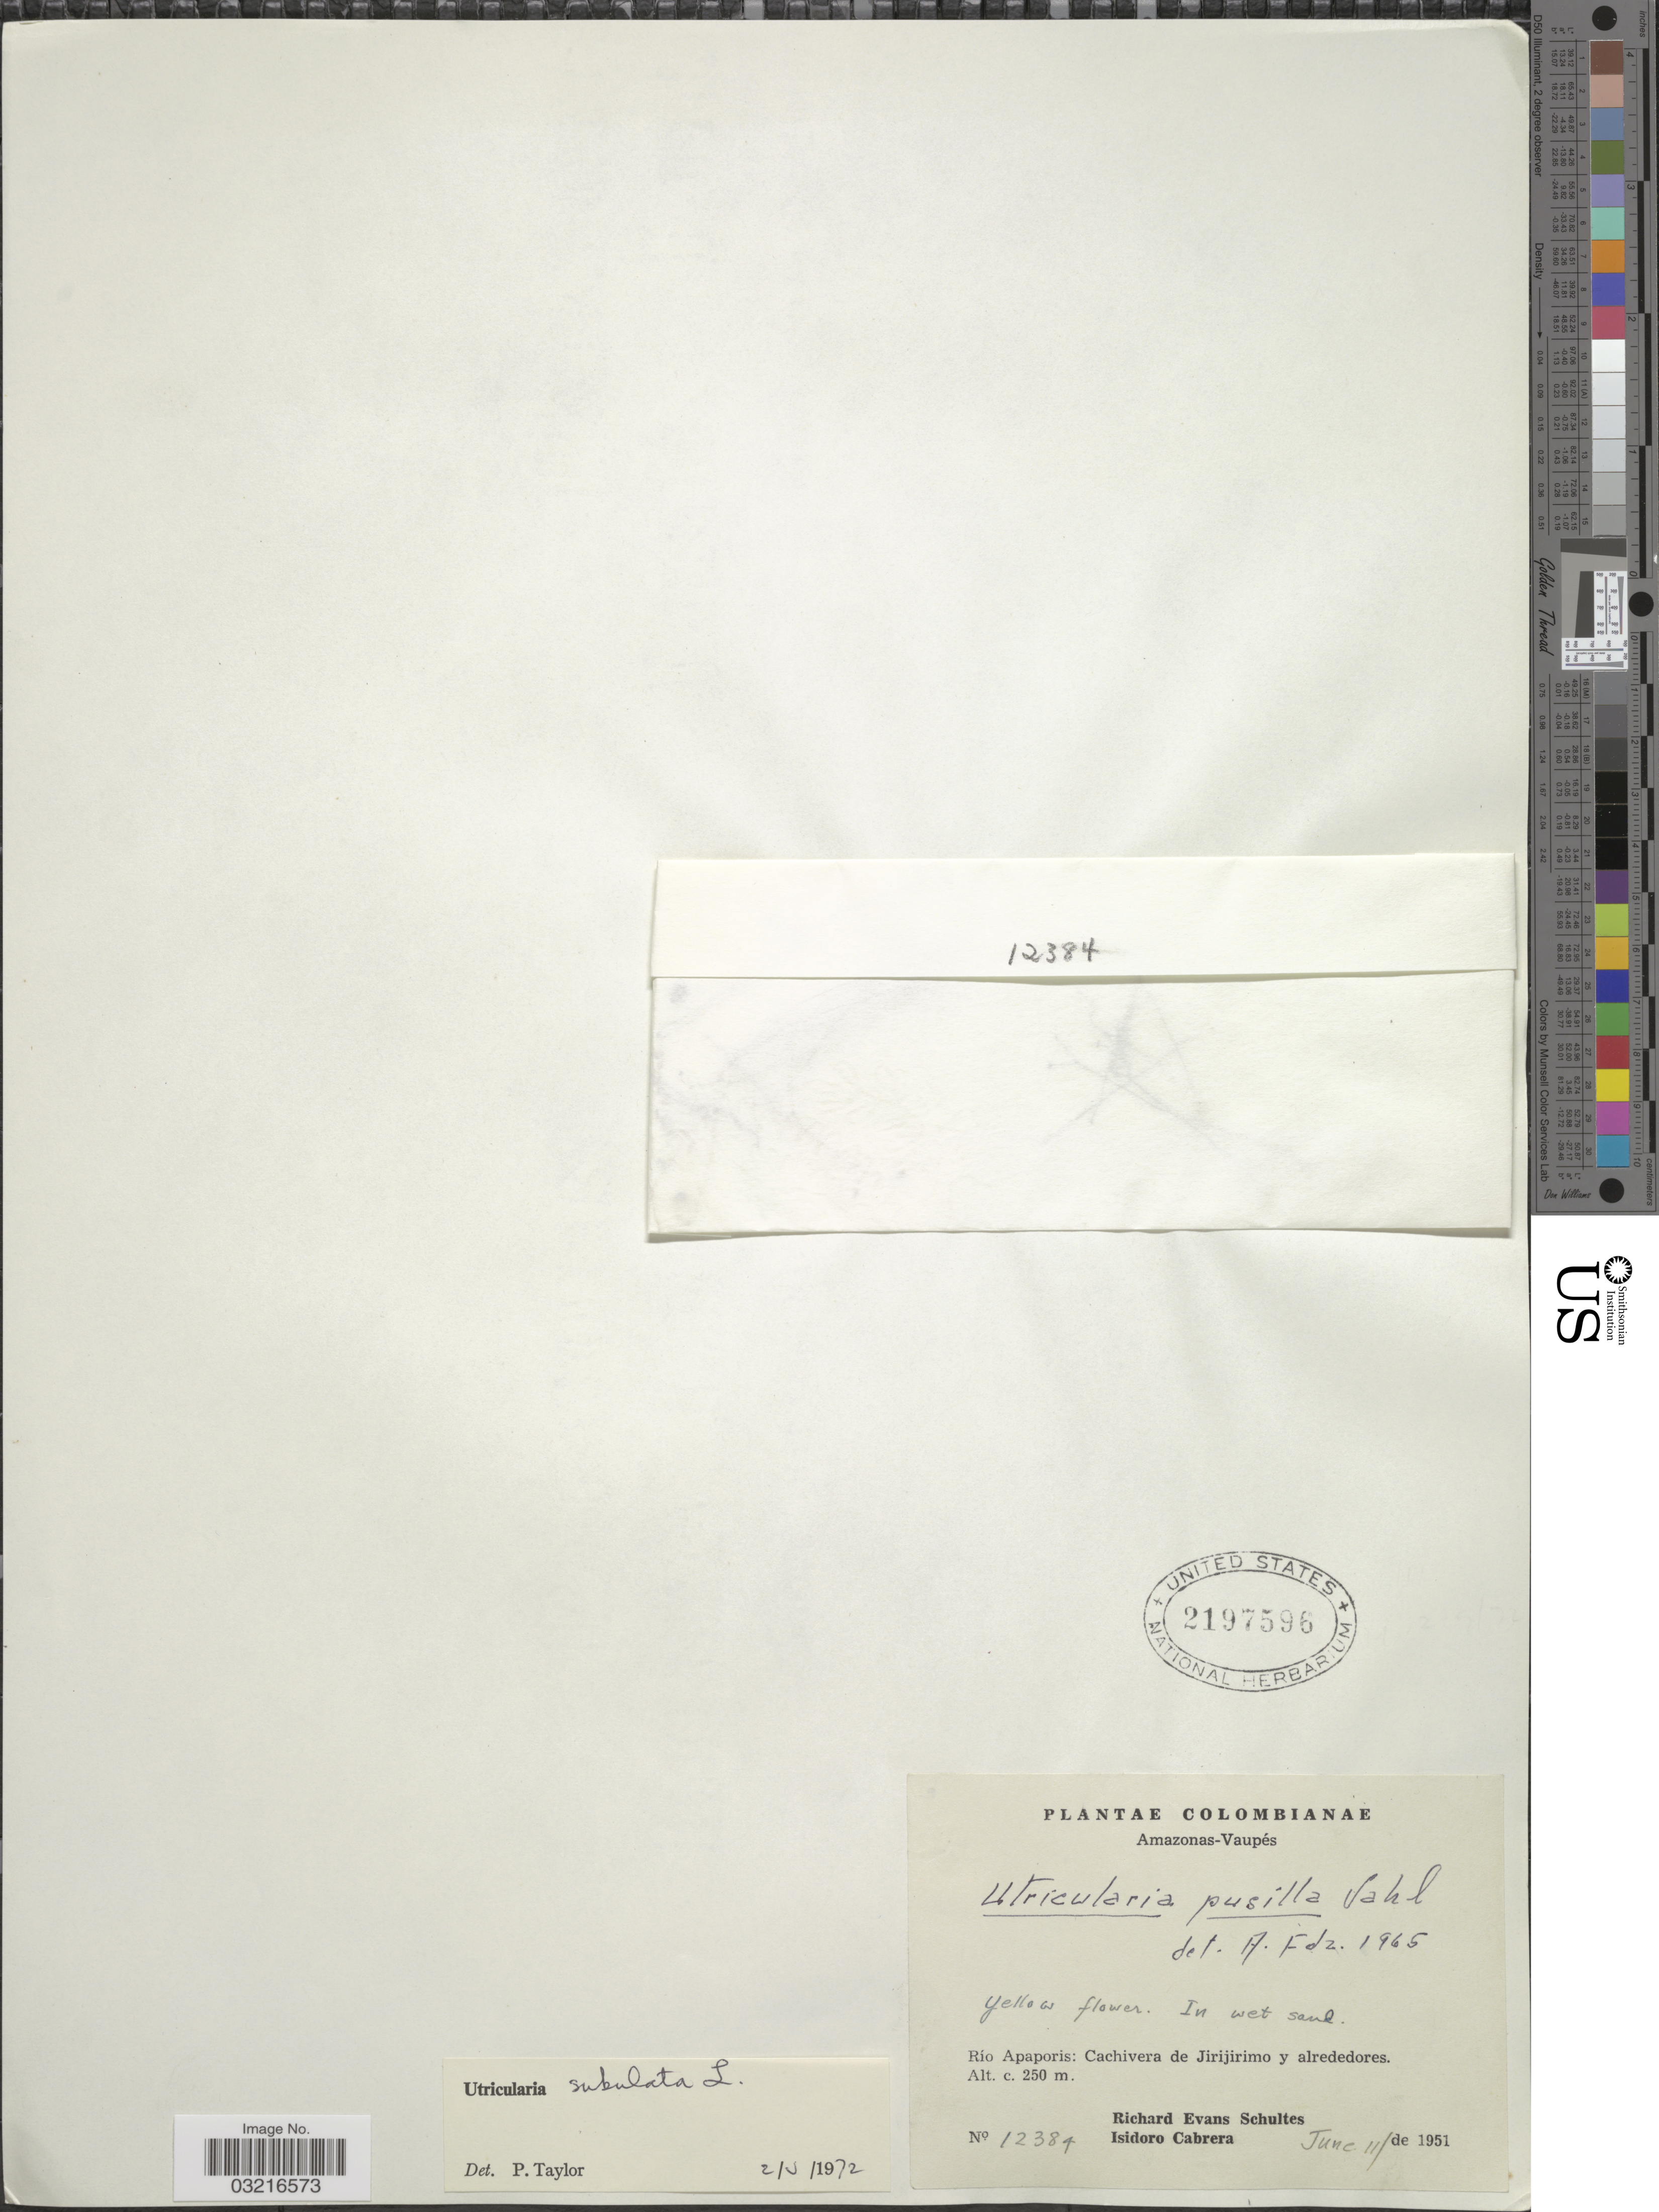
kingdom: Plantae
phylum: Tracheophyta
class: Magnoliopsida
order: Lamiales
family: Lentibulariaceae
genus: Utricularia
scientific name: Utricularia subulata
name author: L.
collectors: R. E. Schultes & I. Cabrera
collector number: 12384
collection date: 1951-06-11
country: Colombia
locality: Amazonas-Vaupés, Río Apaporis: Cachivera de Jirijirimo y alrededores.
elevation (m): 250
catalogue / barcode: US 2197596